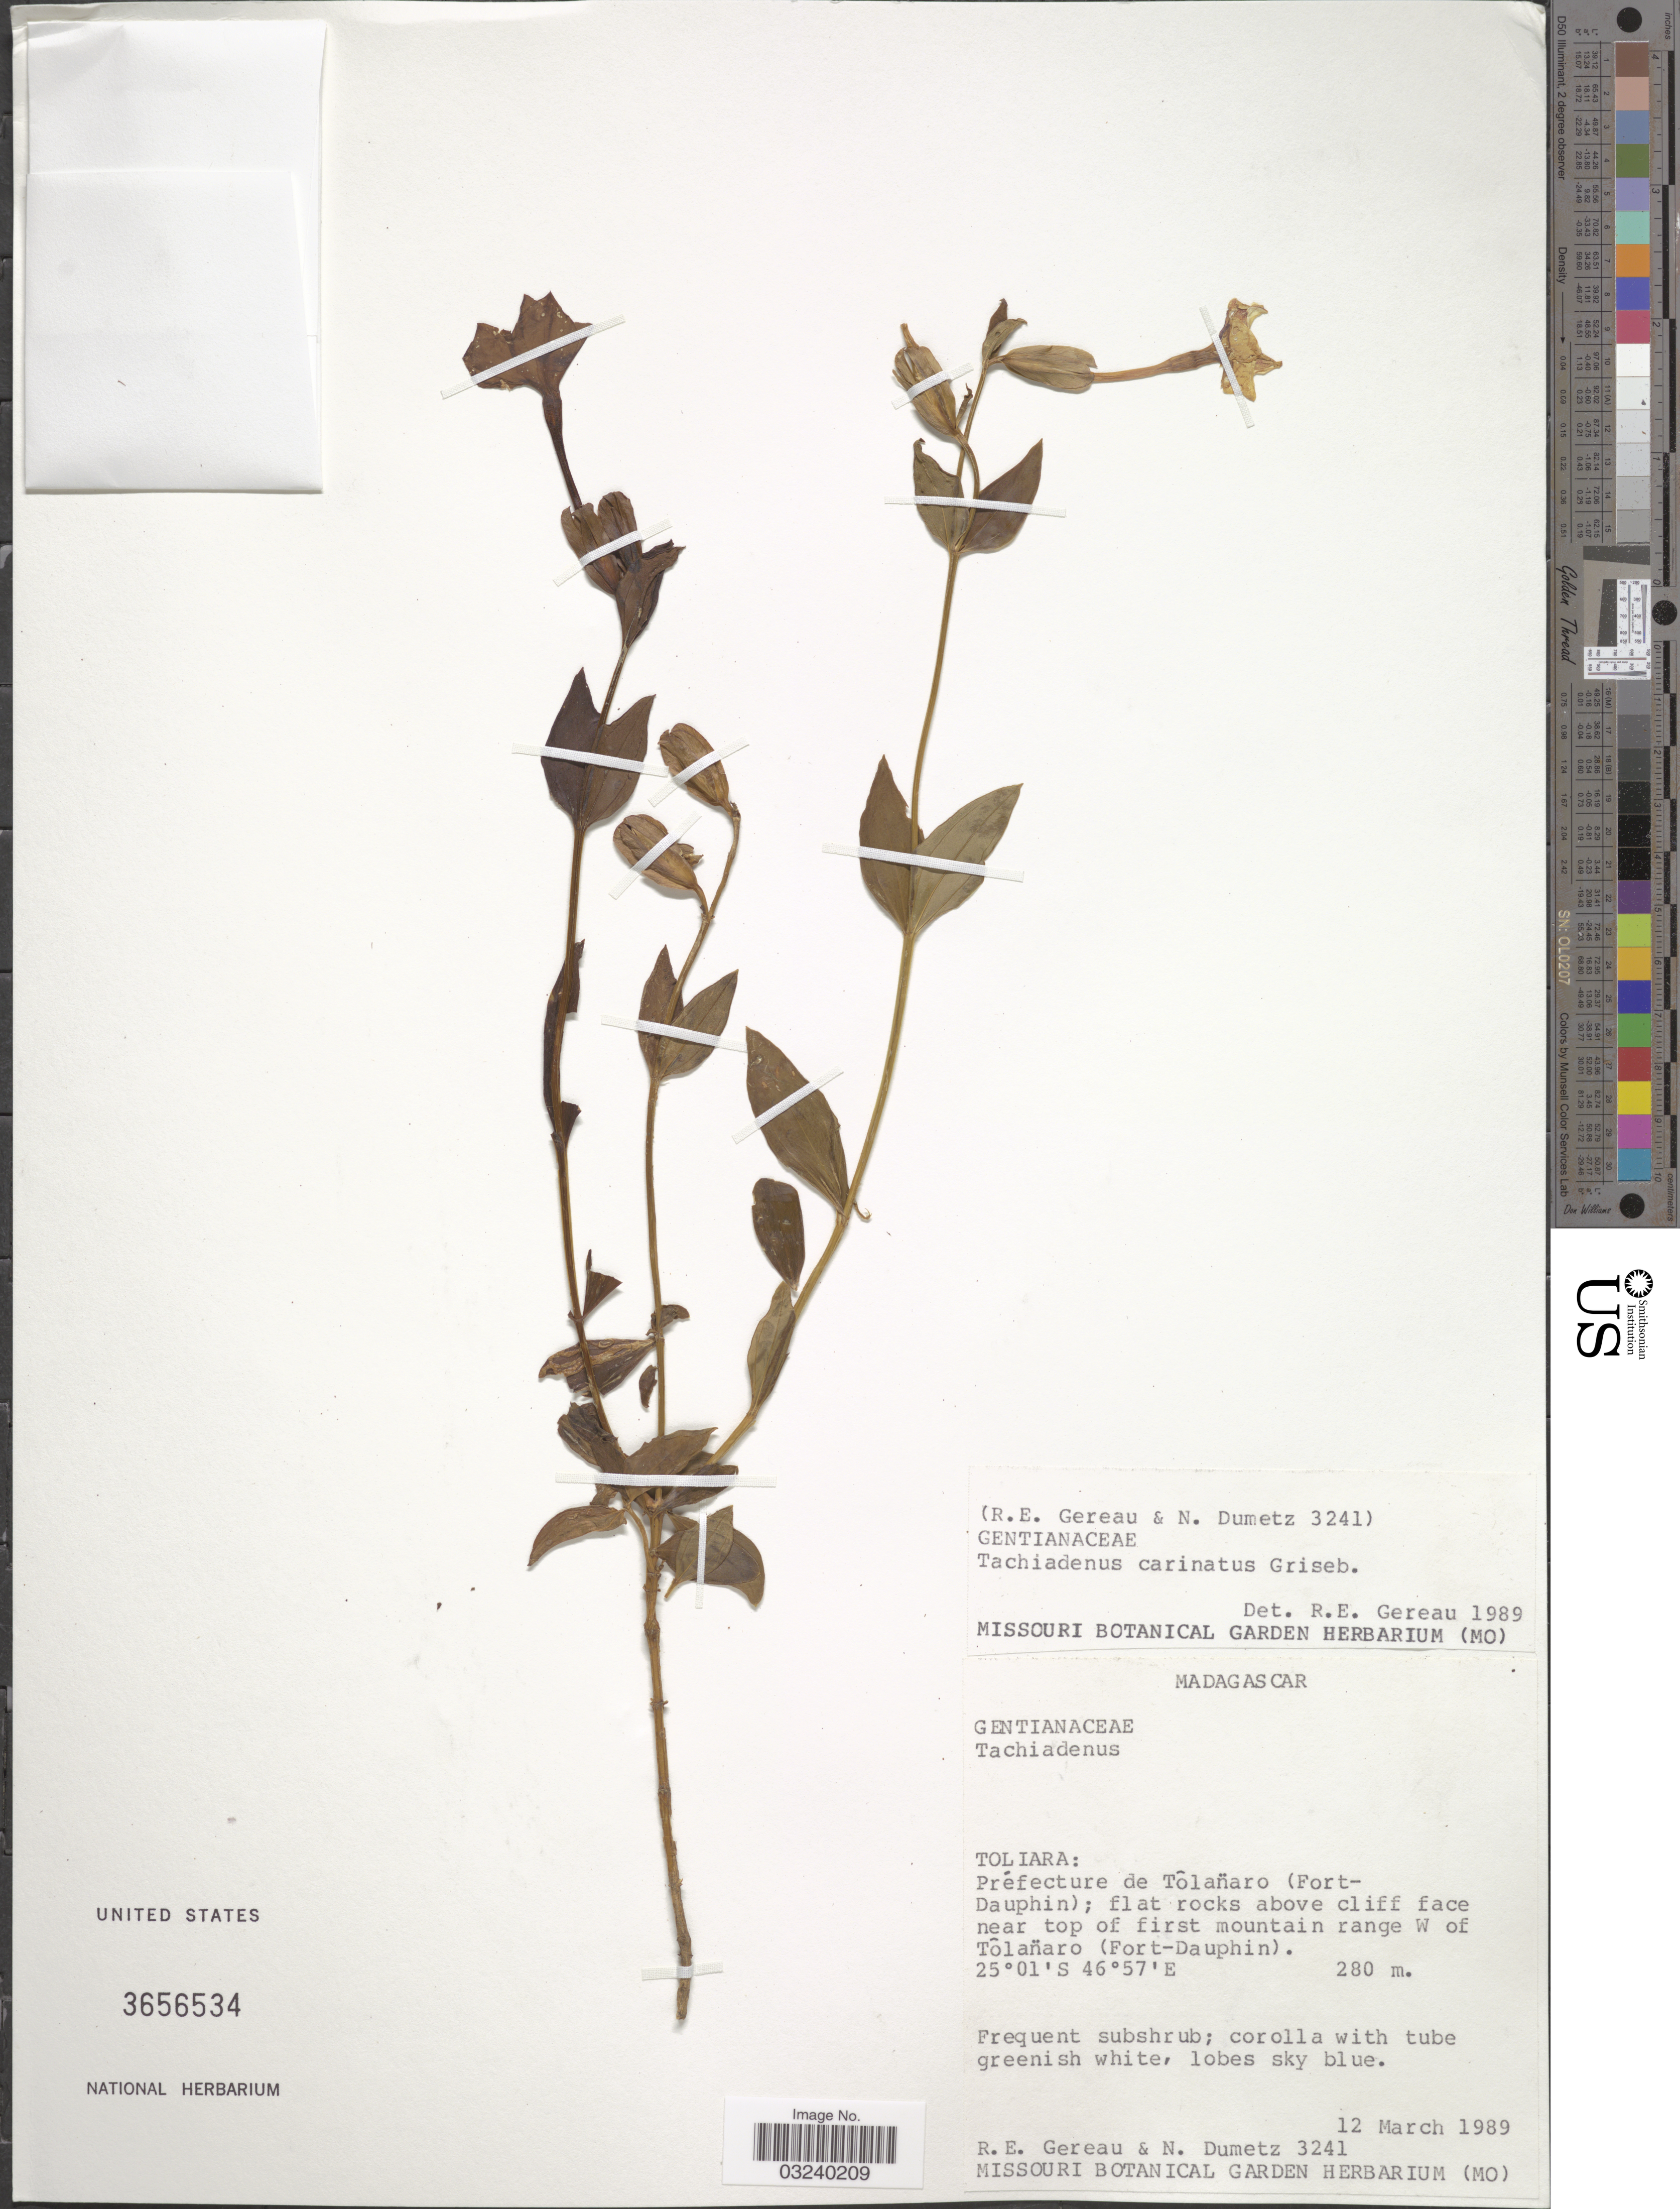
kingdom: Plantae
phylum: Tracheophyta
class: Magnoliopsida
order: Gentianales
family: Gentianaceae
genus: Tachiadenus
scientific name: Tachiadenus carinatus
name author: Griseb.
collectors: R. Gereau & N. Dumetz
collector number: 3241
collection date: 1989-03-12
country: Madagascar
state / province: Anosy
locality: Préfecture de Tôlanaro (Fort Dauphin); flat rocks above cliff face near top of first mountain range W of Tôlanaro (Fort-Dauphin).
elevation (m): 280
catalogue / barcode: US 3656534